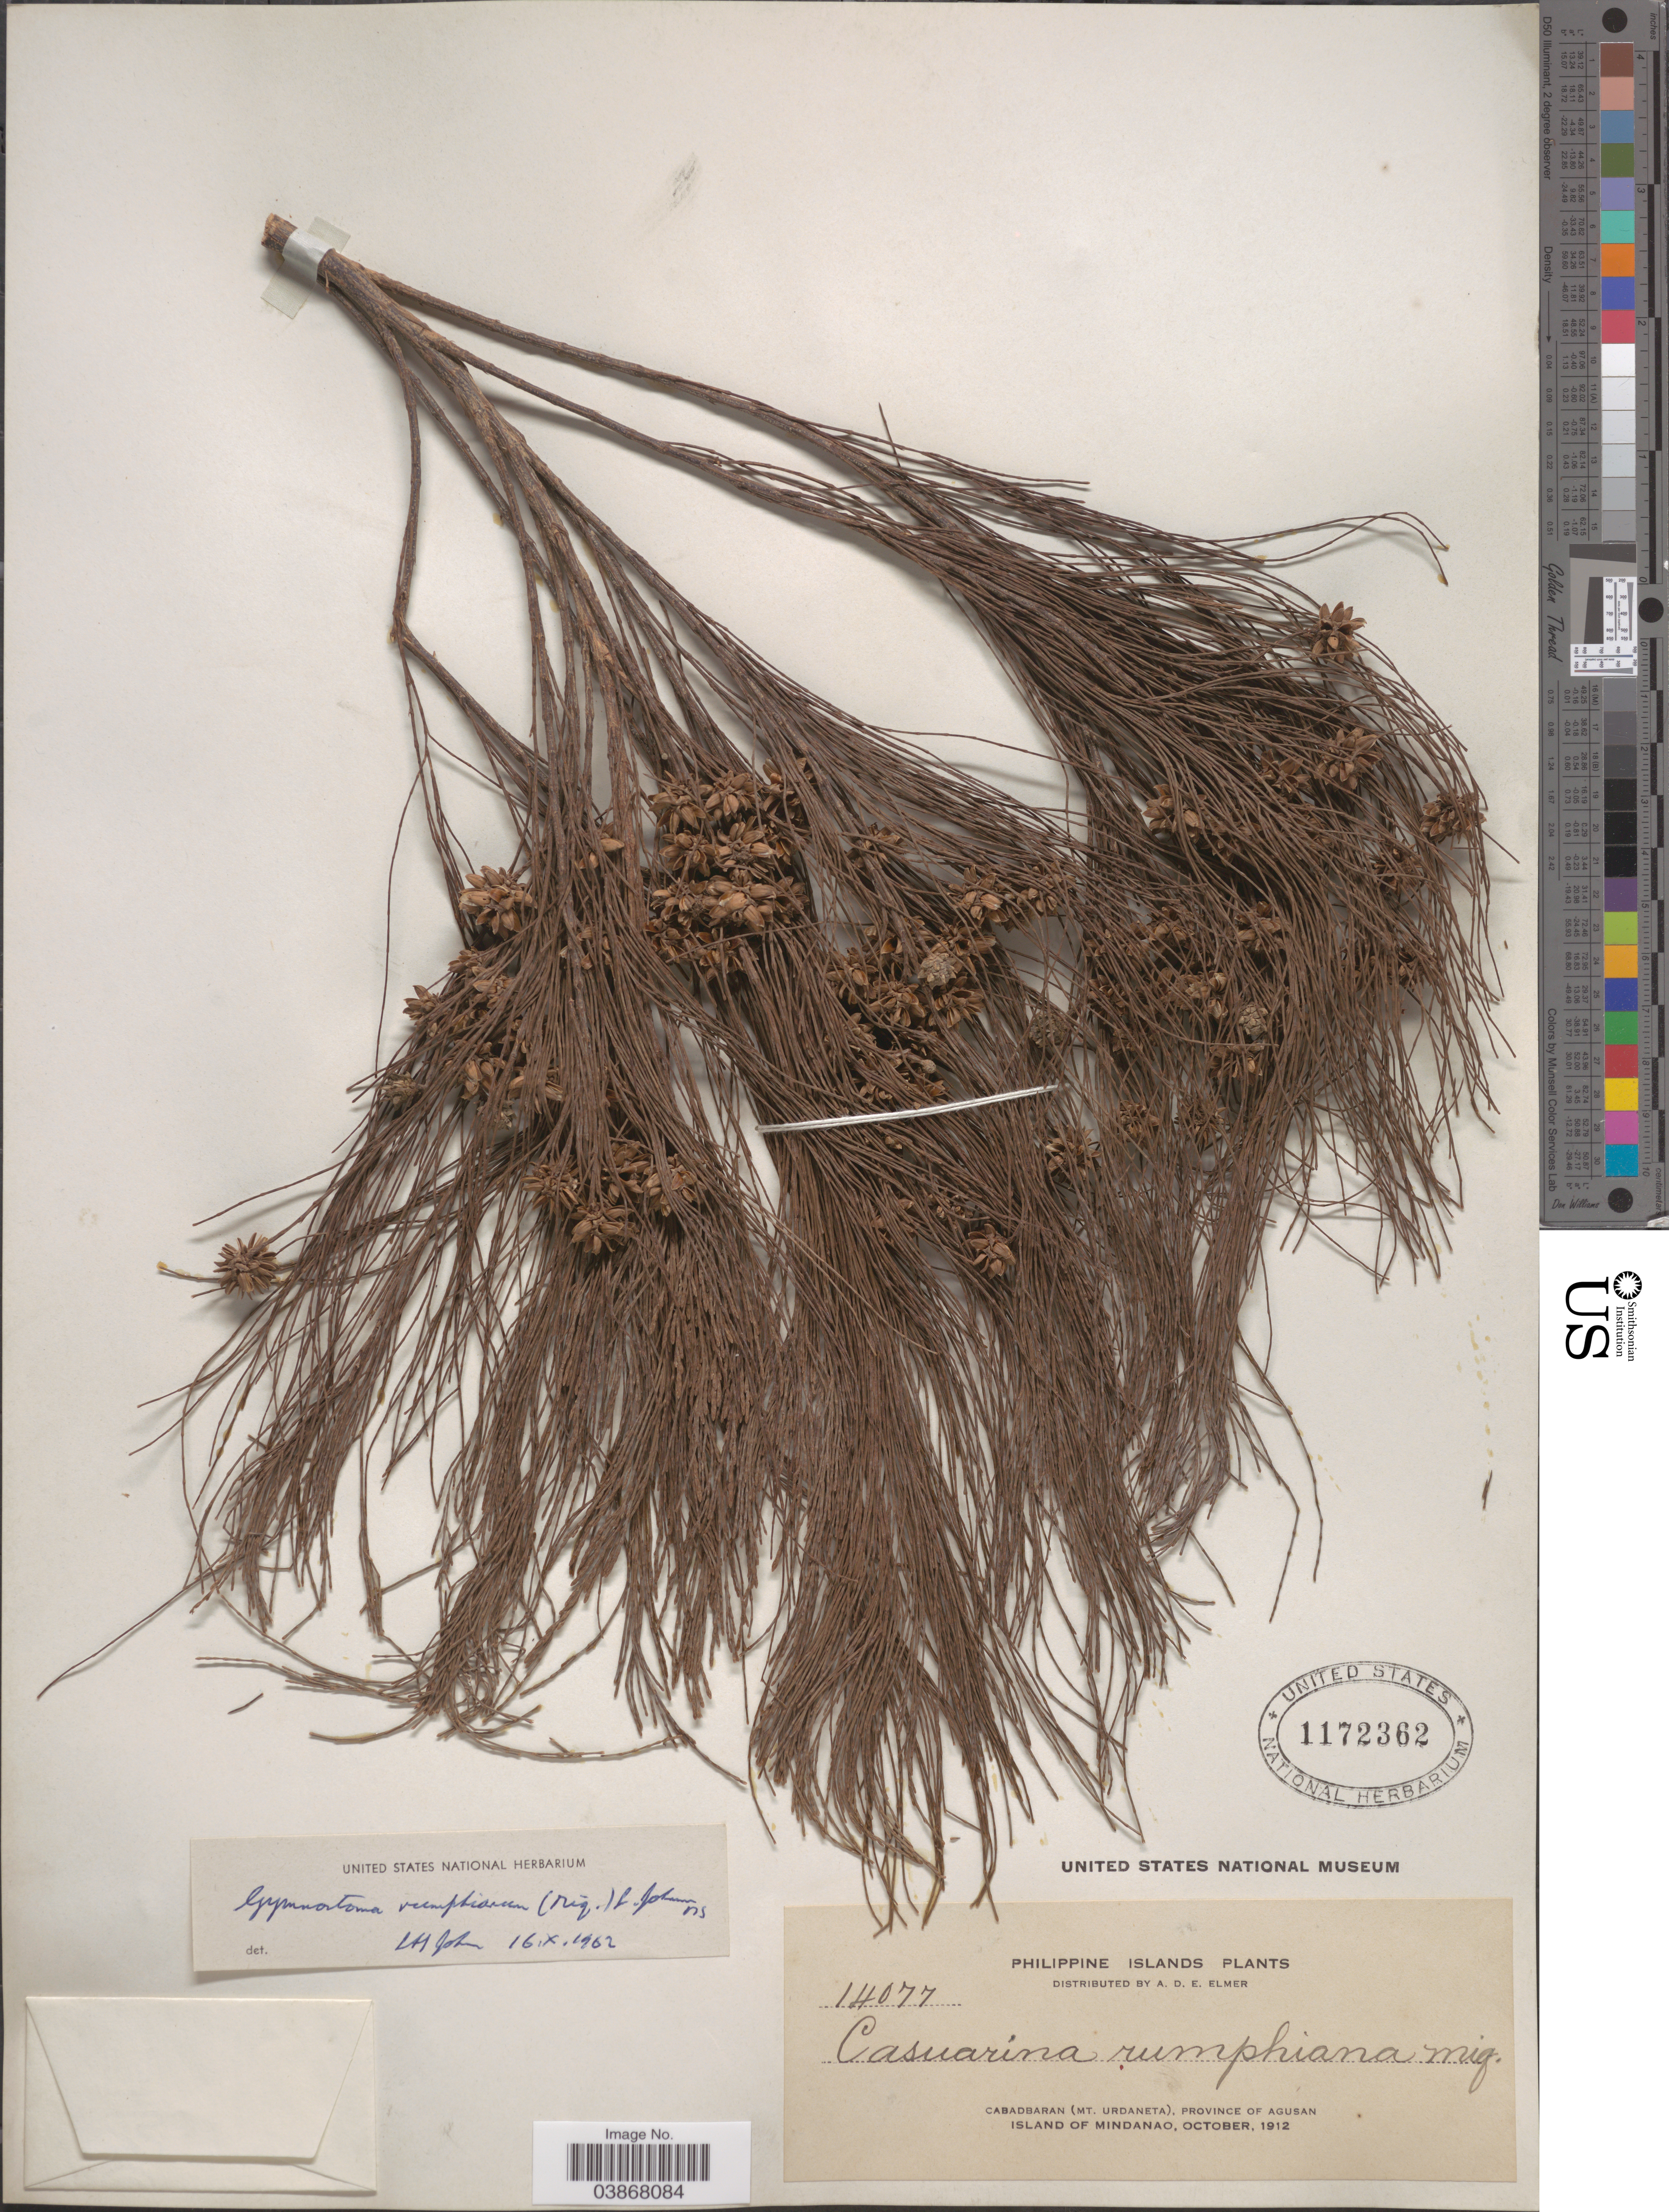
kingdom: Plantae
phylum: Tracheophyta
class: Magnoliopsida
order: Fagales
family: Casuarinaceae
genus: Gymnostoma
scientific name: Gymnostoma rumphianum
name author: (Miq.) L.A.S. Johnson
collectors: A. D. E. Elmer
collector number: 14077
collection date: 1912-10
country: Philippines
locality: Philippine Islands. Cabadbaran (Mt. Urdaneta), Province of Agusan. Island of Mindanao.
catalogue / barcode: US 1172362